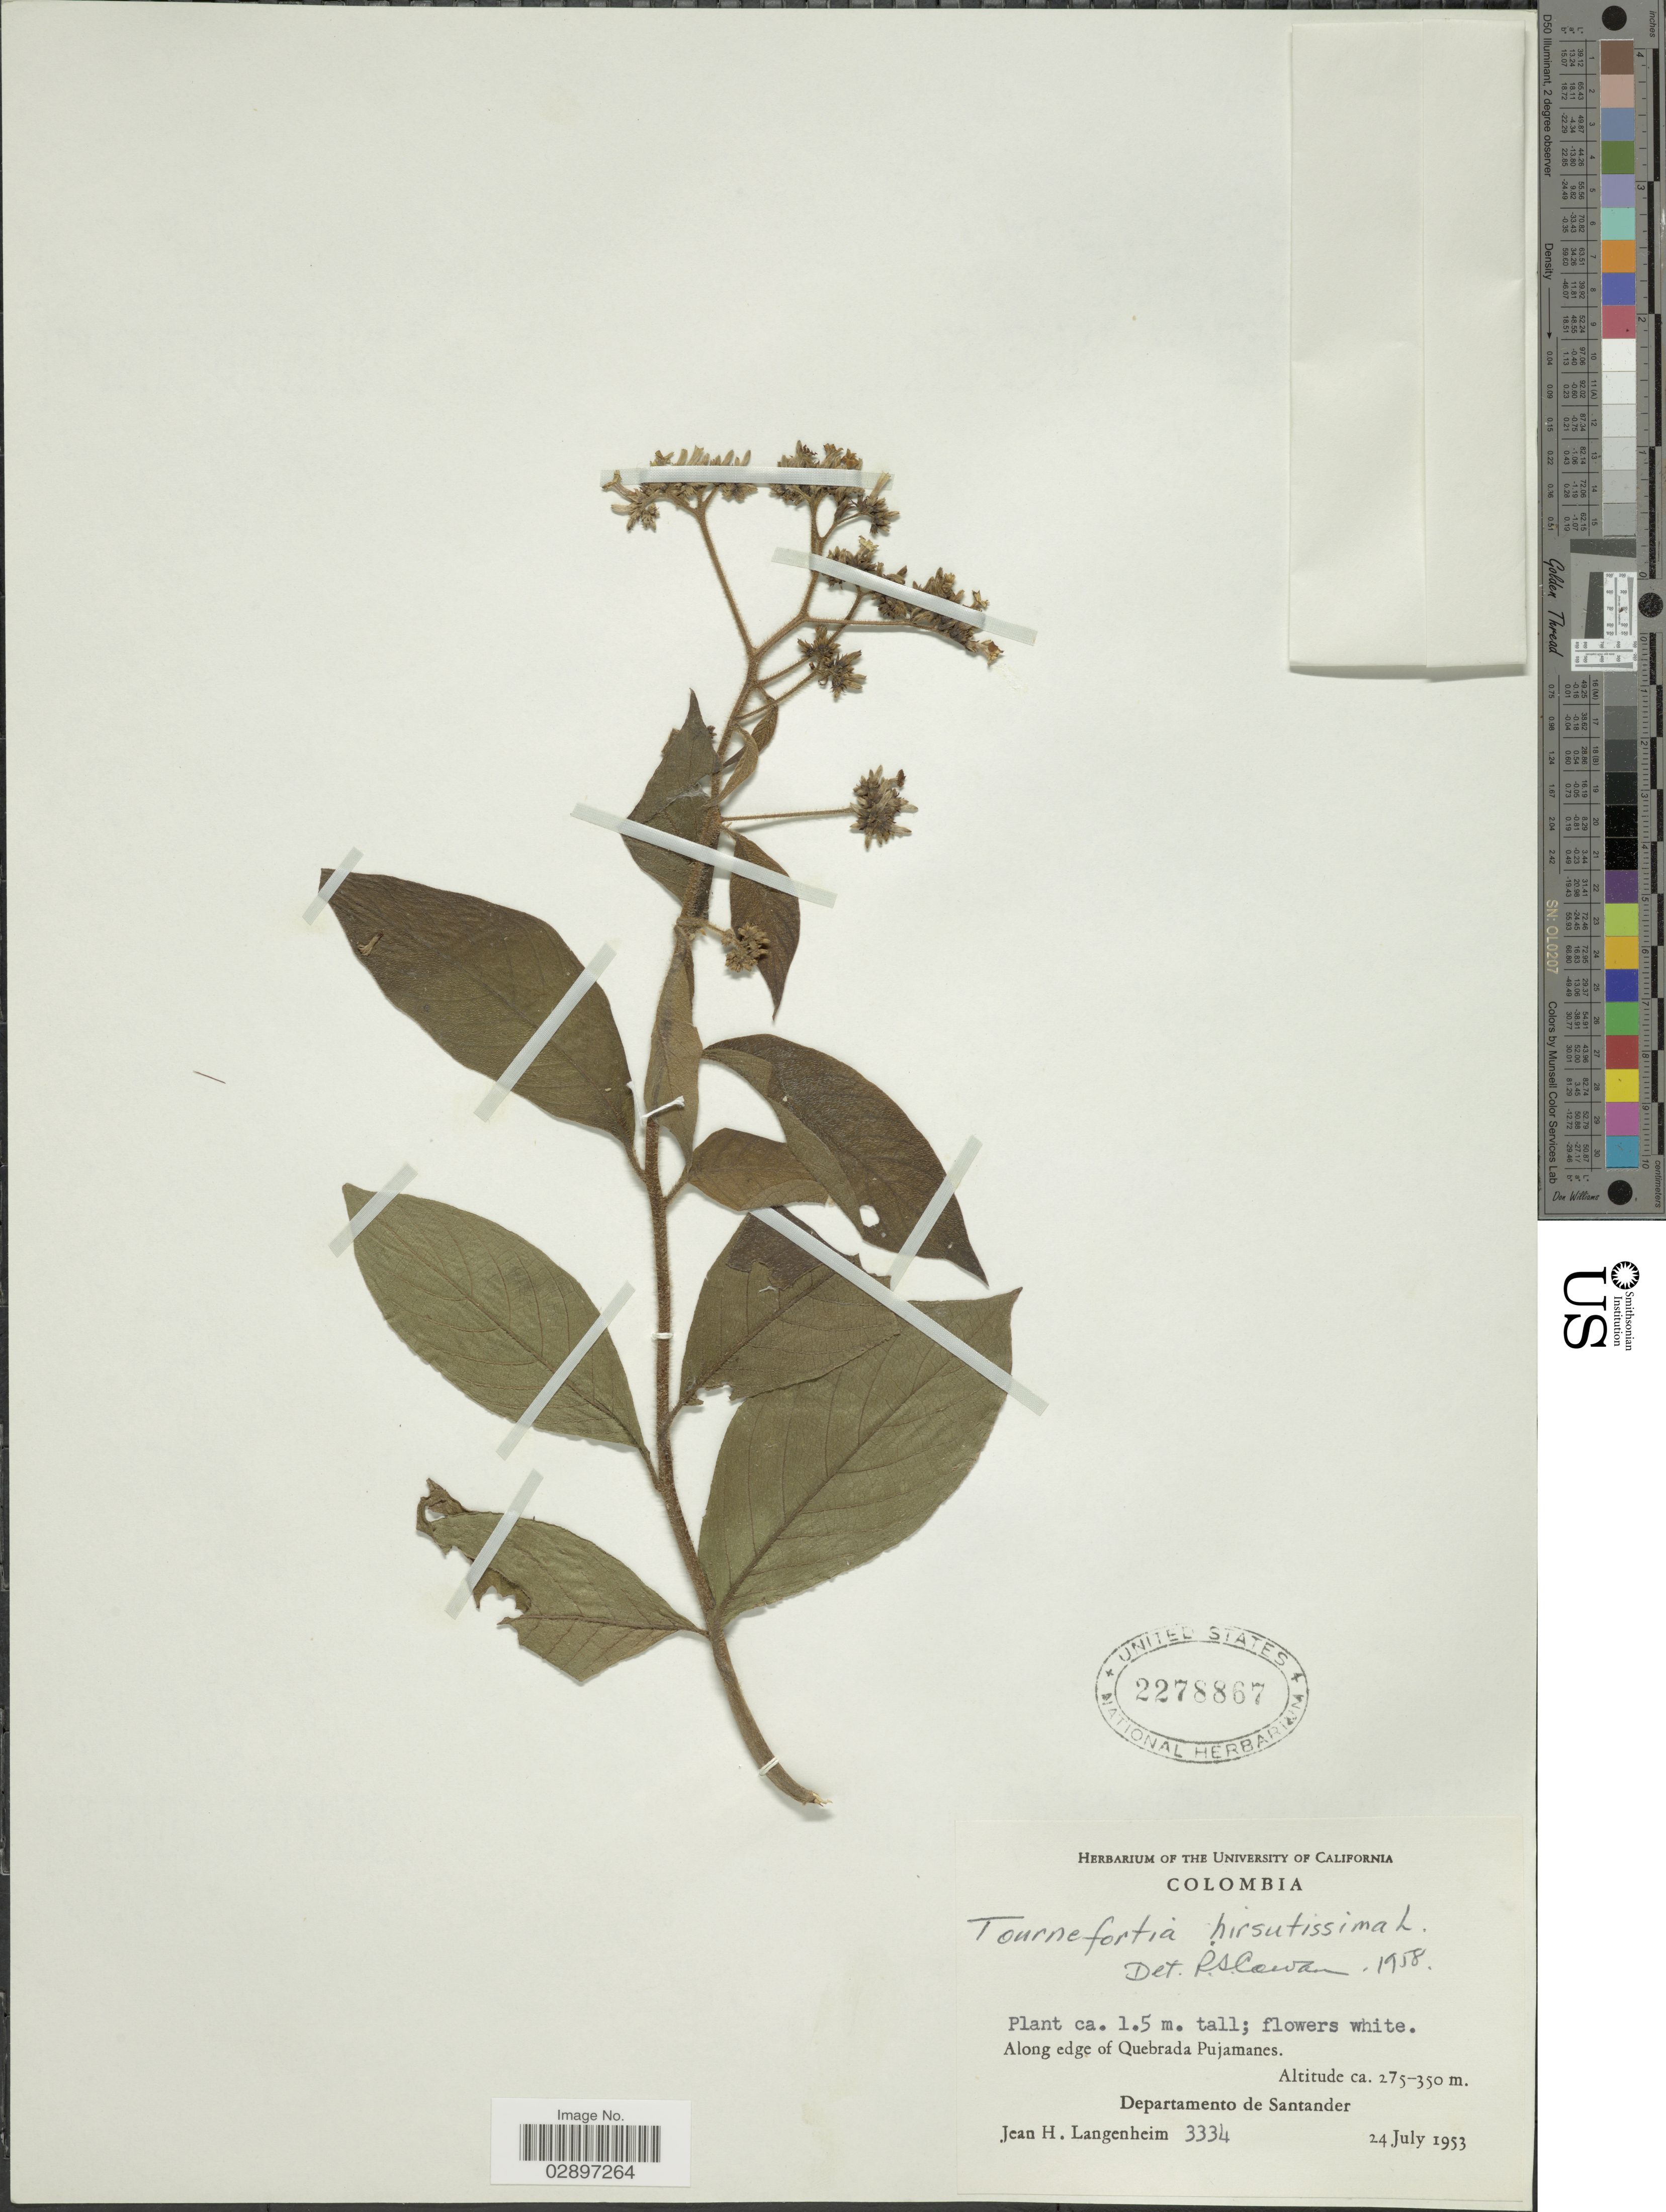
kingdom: Plantae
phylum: Tracheophyta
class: Magnoliopsida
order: Boraginales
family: Heliotropiaceae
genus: Tournefortia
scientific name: Tournefortia hirsutissima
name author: L.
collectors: J. H. Langenheim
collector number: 3334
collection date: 1953-07-24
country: Colombia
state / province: Santander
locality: Along edge of Quebrada Pujamanes, Departamento de Santander.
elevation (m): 275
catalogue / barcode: US 2278867